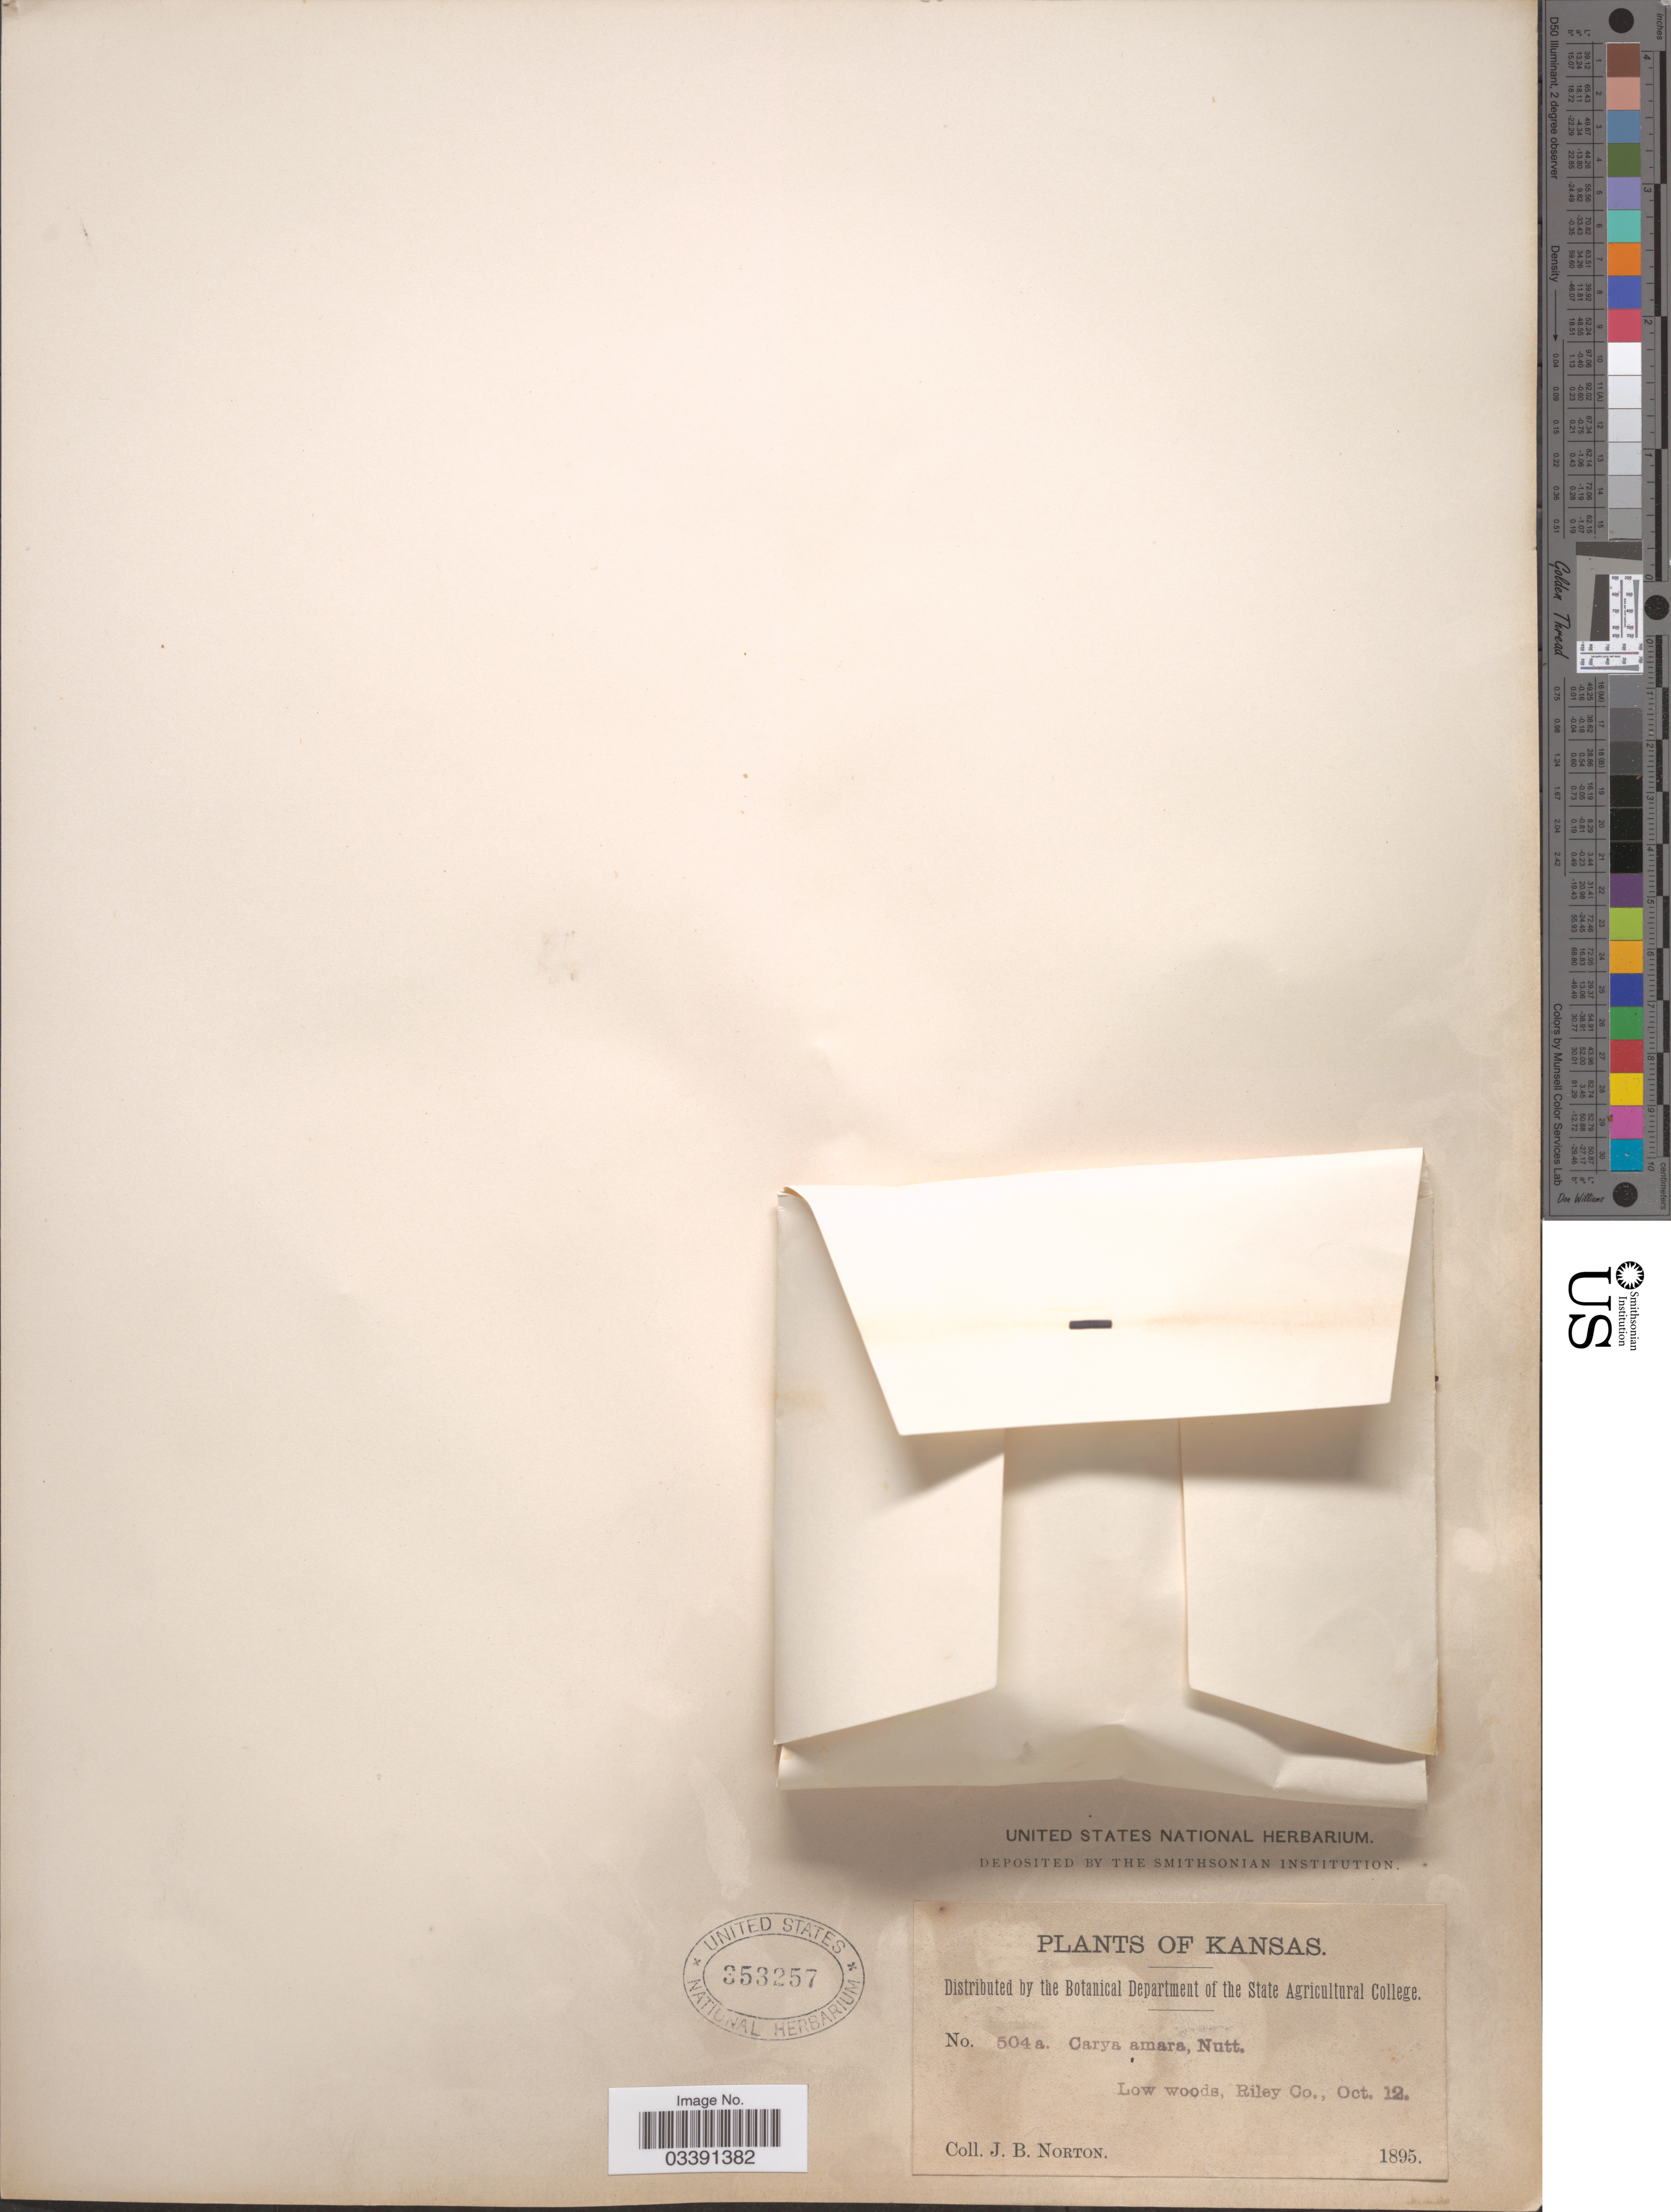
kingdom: Plantae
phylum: Tracheophyta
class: Magnoliopsida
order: Fagales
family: Juglandaceae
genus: Carya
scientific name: Carya cordiformis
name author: (Wangenh.) K. Koch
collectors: J. B. Norton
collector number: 504a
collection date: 1895-10-12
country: United States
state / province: Kansas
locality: Low woods, Riley Co.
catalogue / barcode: US 353257